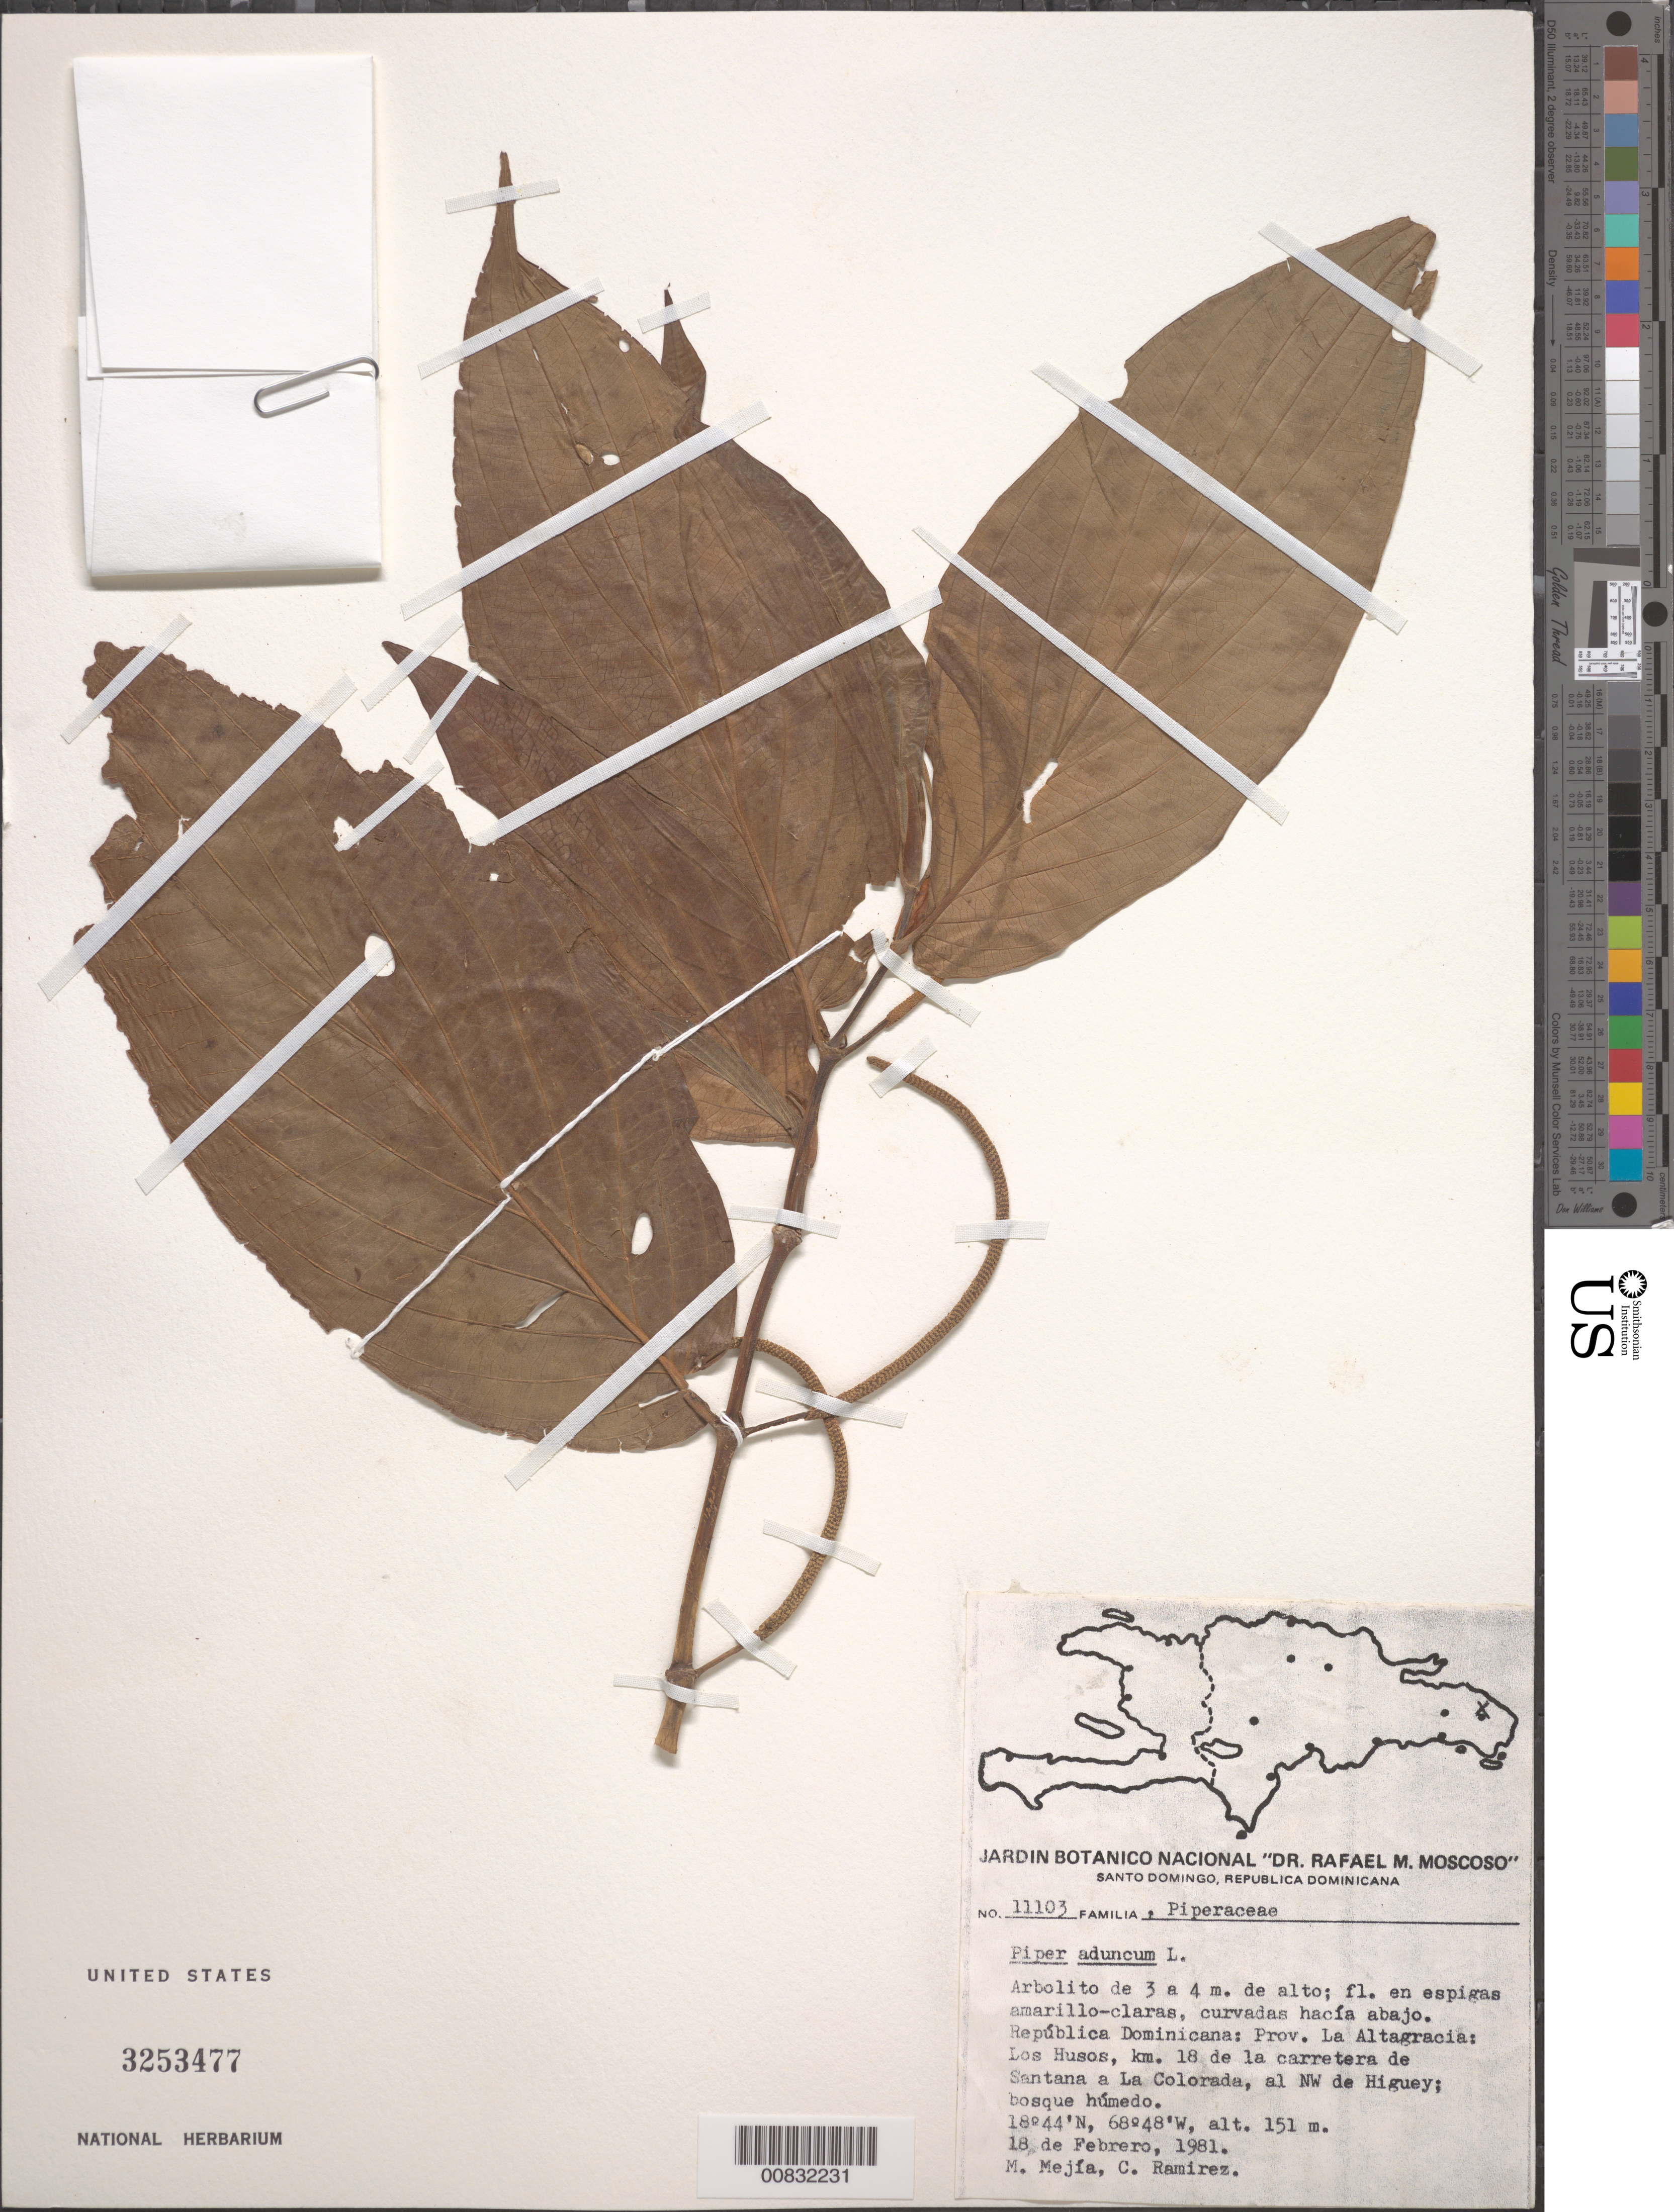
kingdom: Plantae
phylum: Tracheophyta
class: Magnoliopsida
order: Piperales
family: Piperaceae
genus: Piper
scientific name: Piper aduncum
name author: L.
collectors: M. Mejia & C. Ramirez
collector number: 11103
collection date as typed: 18 Feb 1981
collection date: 1981-02-18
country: Dominican Republic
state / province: La Altagracia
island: Hispaniola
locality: Los Husos, km. 18 de la carretera de Santana a La Colorada, al NW de Higuey.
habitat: Bosque húmedo.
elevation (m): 151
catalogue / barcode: US 3253477